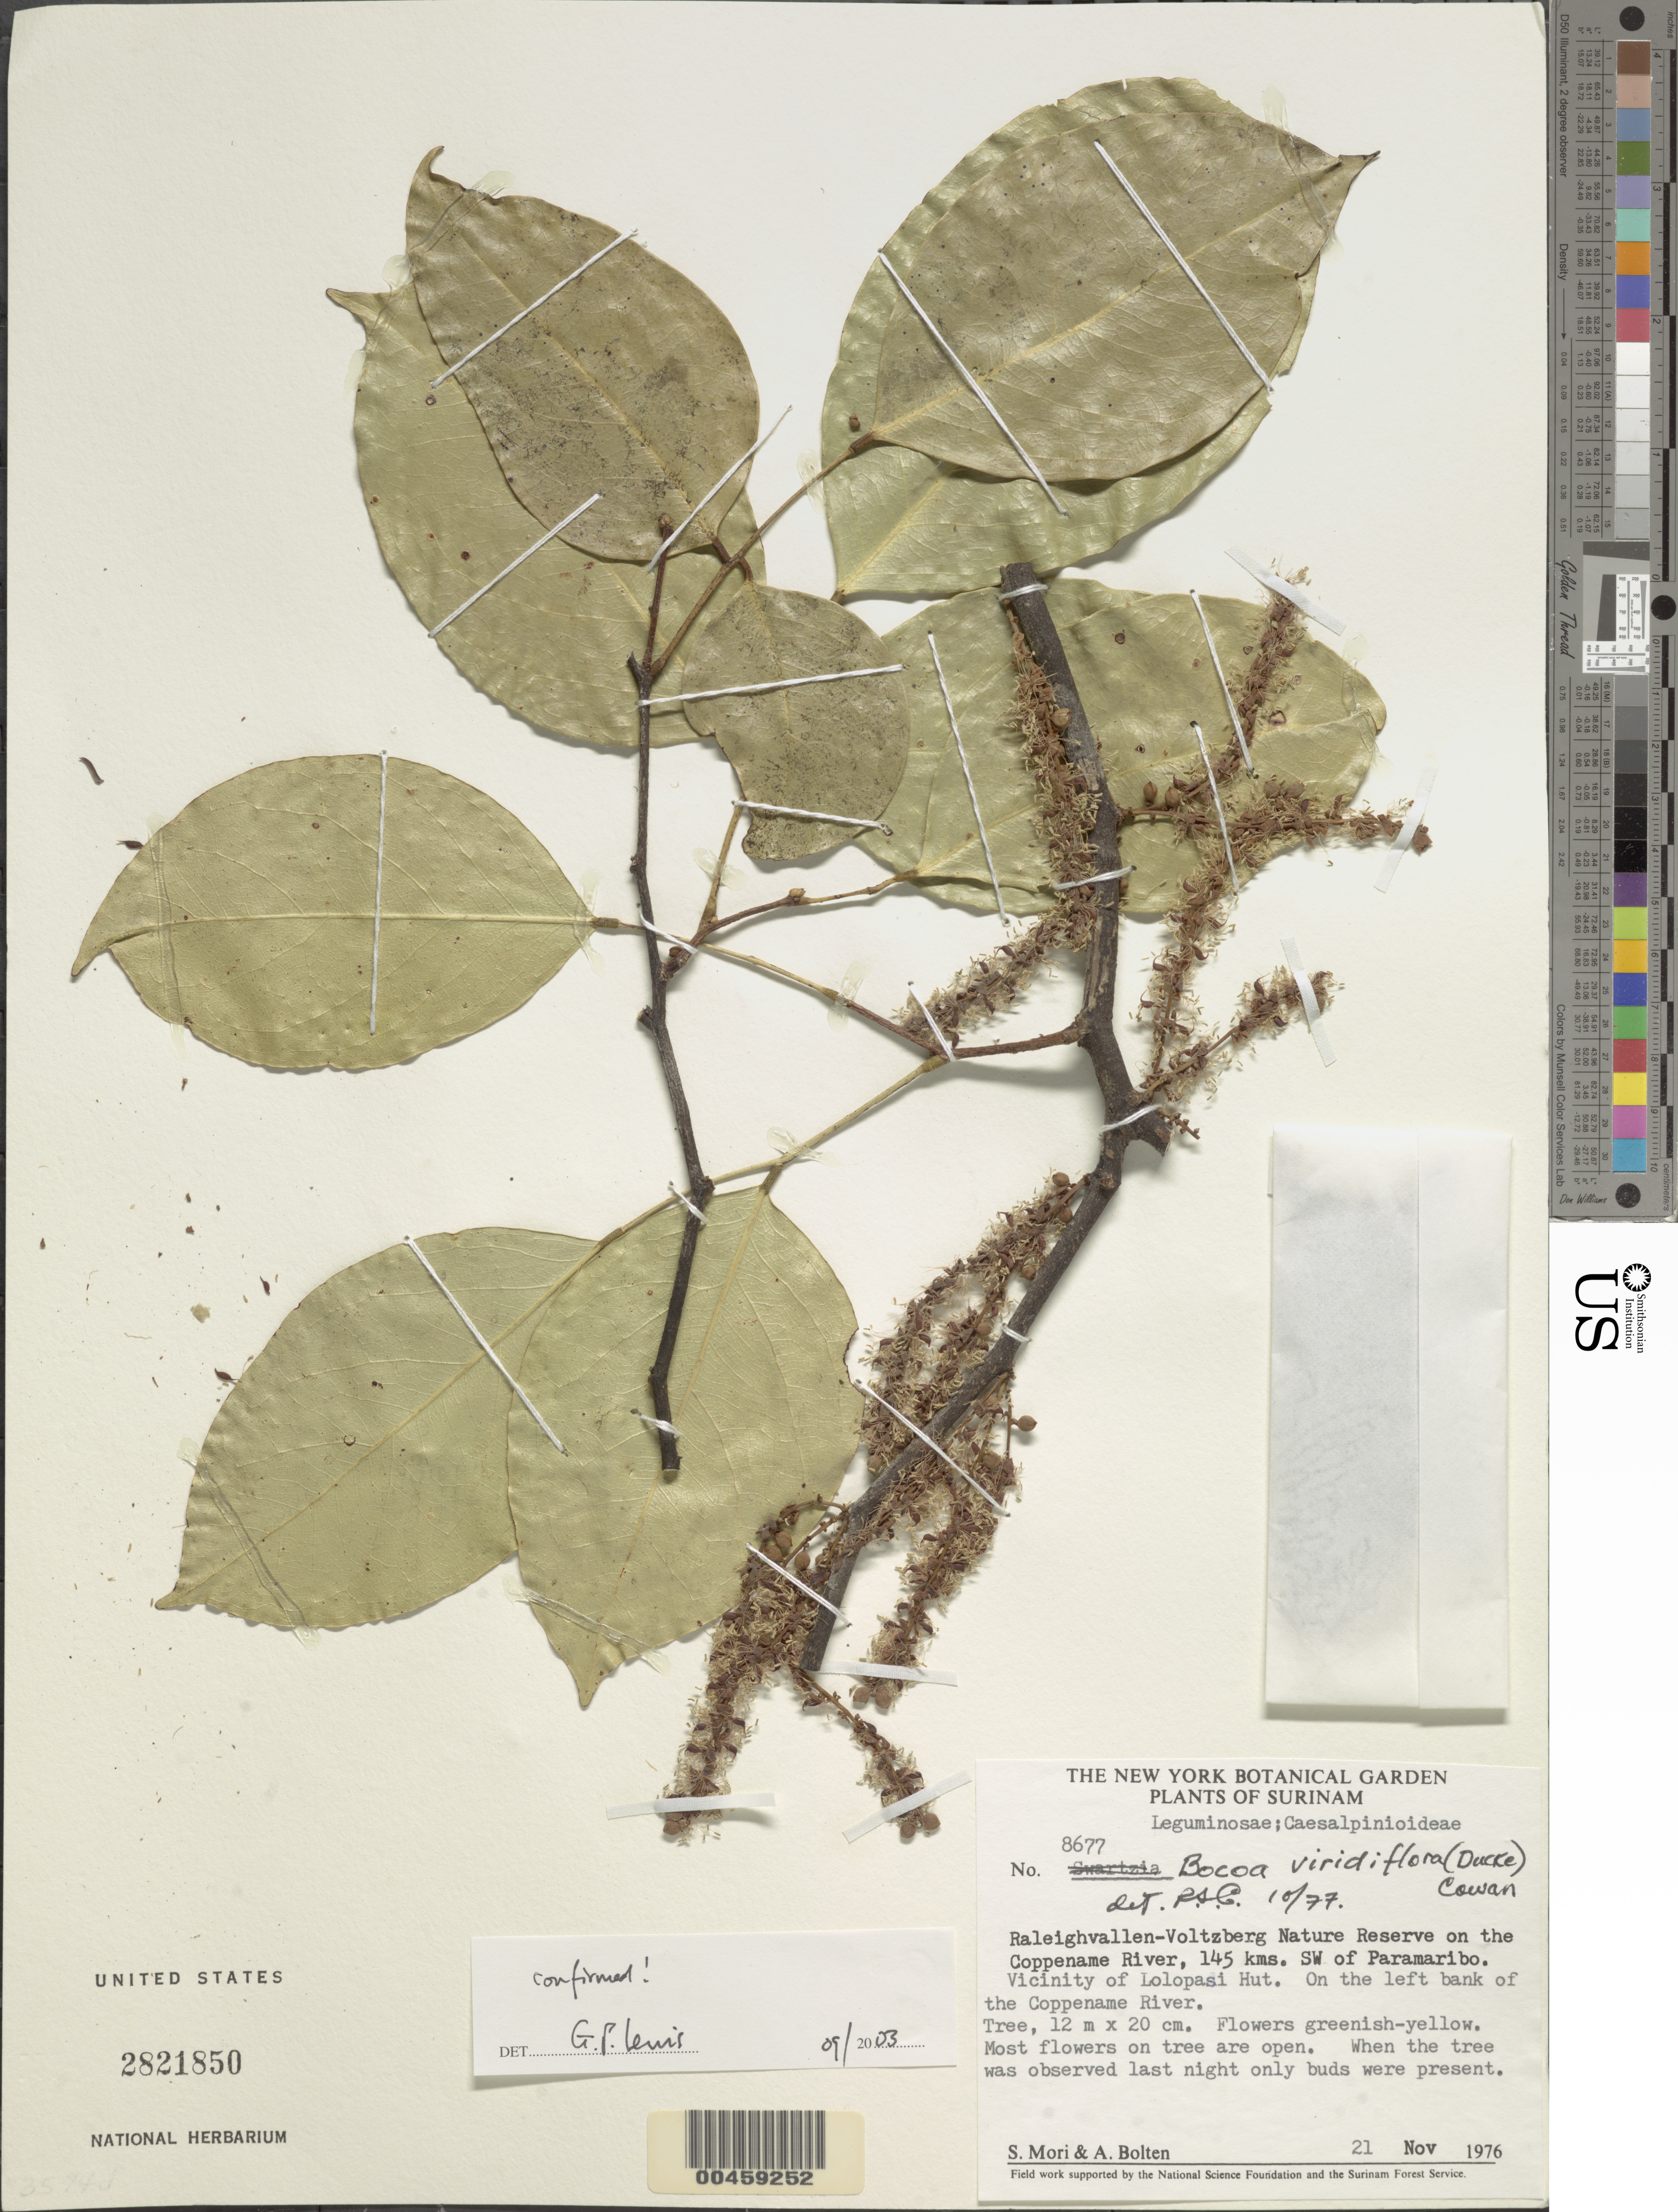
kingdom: Plantae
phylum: Tracheophyta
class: Magnoliopsida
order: Fabales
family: Fabaceae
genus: Bocoa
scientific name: Bocoa viridiflora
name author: (Ducke) R.S. Cowan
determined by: Cowan, R. S.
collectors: S. Mori & A. Bolten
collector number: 8677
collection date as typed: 21 Nov 1976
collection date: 1976-11-21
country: Suriname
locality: Lolopasi hut, vicinity of; raleigh-voltzberg nature reserve on the coppenmae river, 145 km sw of paramaribo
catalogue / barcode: US 2821850